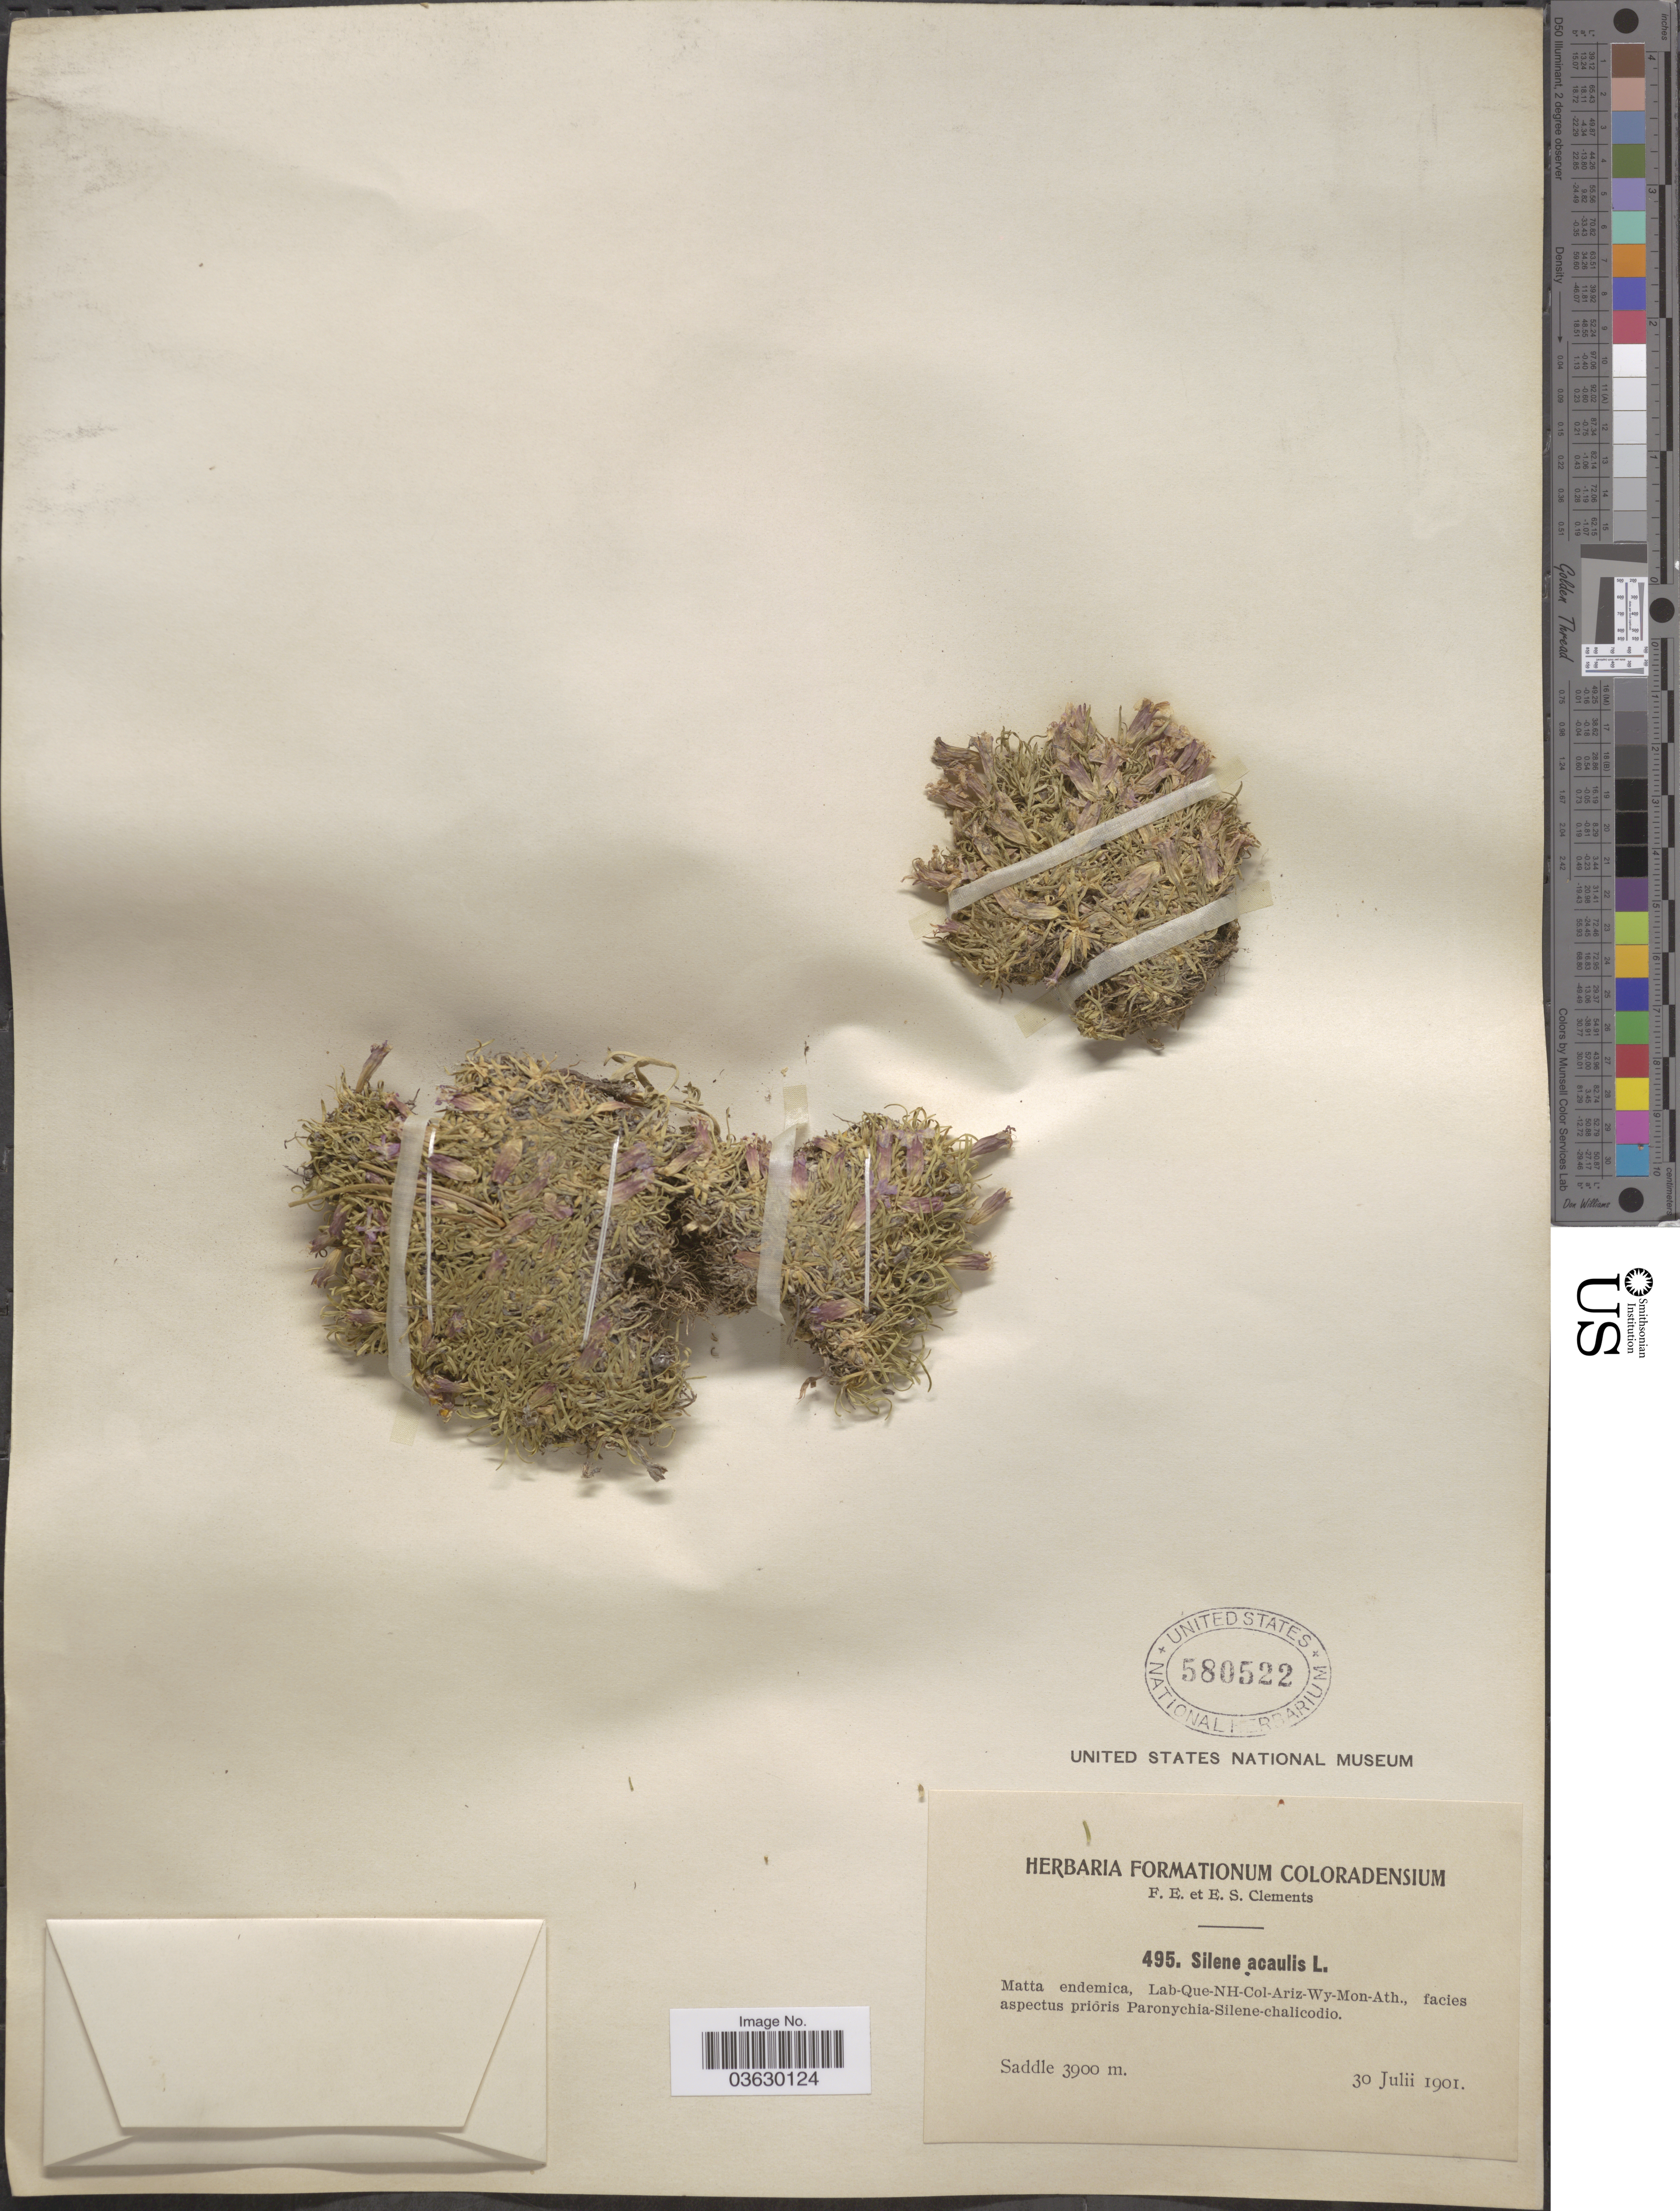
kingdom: Plantae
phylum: Tracheophyta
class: Magnoliopsida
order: Caryophyllales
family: Caryophyllaceae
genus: Silene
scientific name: Silene acaulis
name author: (L.) Jacq.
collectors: F. E. Clements & E. S. Clements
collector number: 495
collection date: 1901-07-30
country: United States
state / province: Colorado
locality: Saddle.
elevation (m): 3900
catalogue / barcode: US 580522